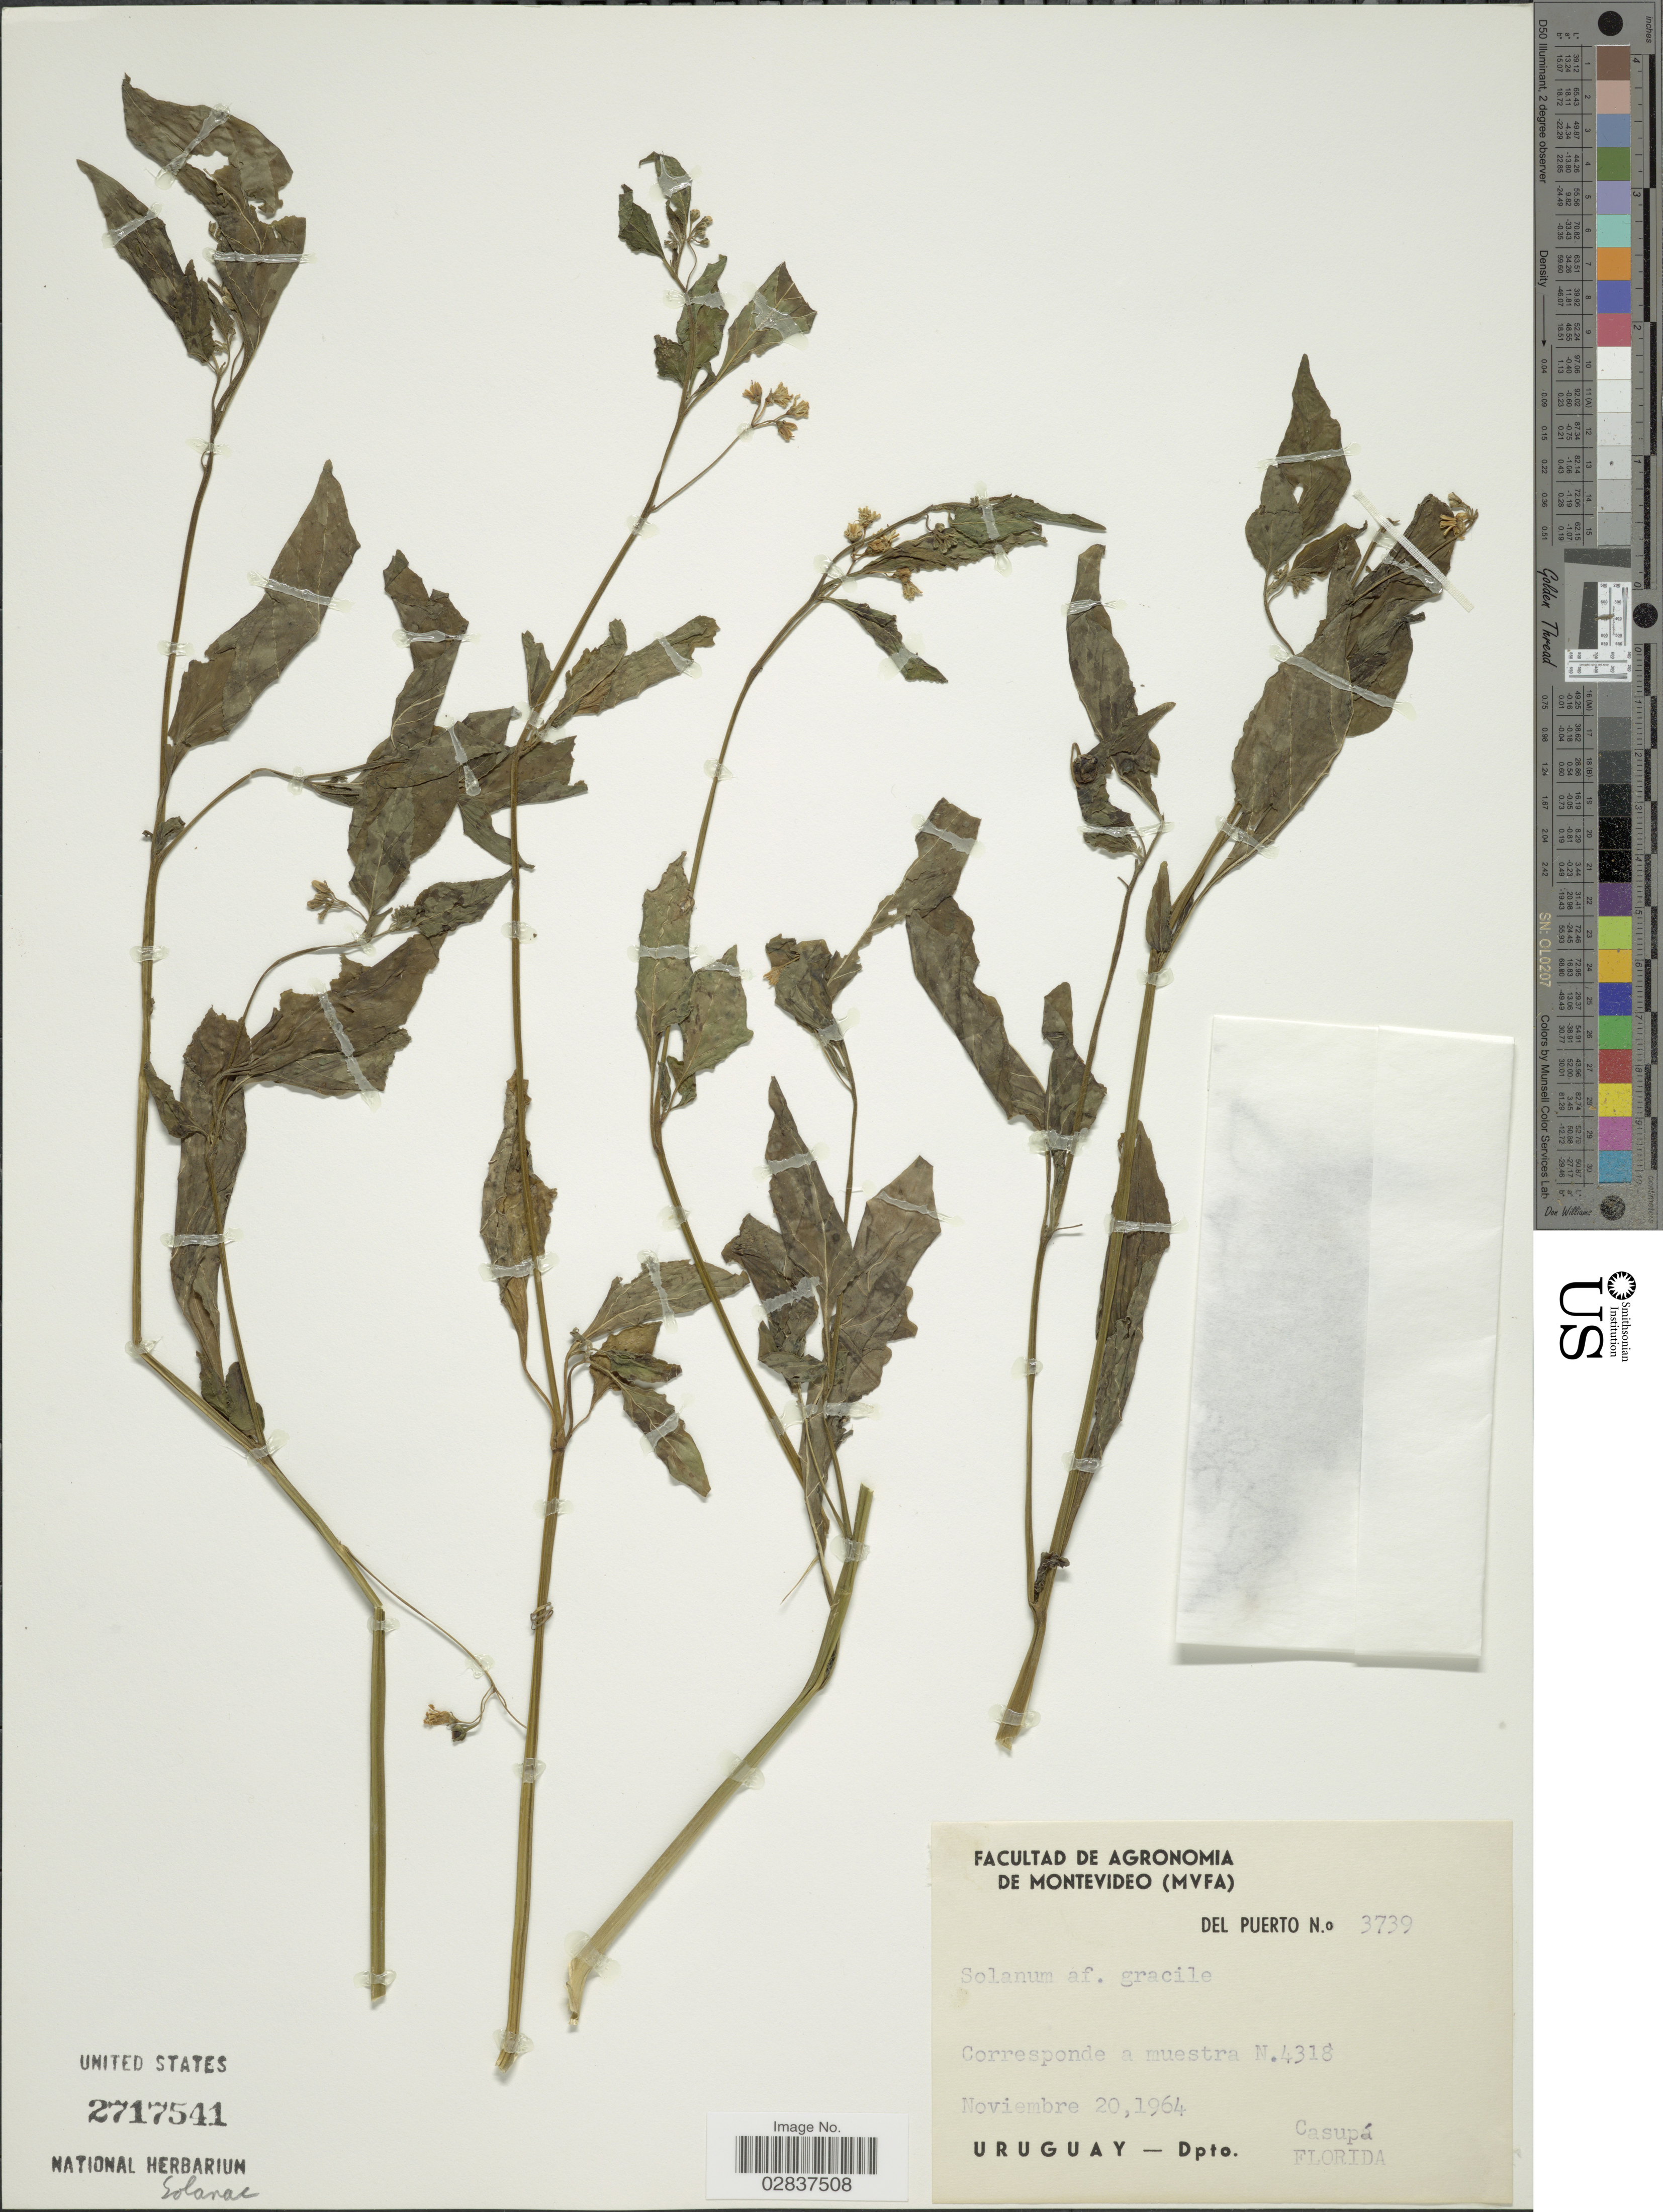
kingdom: Plantae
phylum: Tracheophyta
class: Magnoliopsida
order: Solanales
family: Solanaceae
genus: Solanum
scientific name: Solanum gracile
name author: Link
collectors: Del Puerto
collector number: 3739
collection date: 1964-11-20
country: Uruguay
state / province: Florida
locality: Dpto. Florida, Casupá.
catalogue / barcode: US 2717541